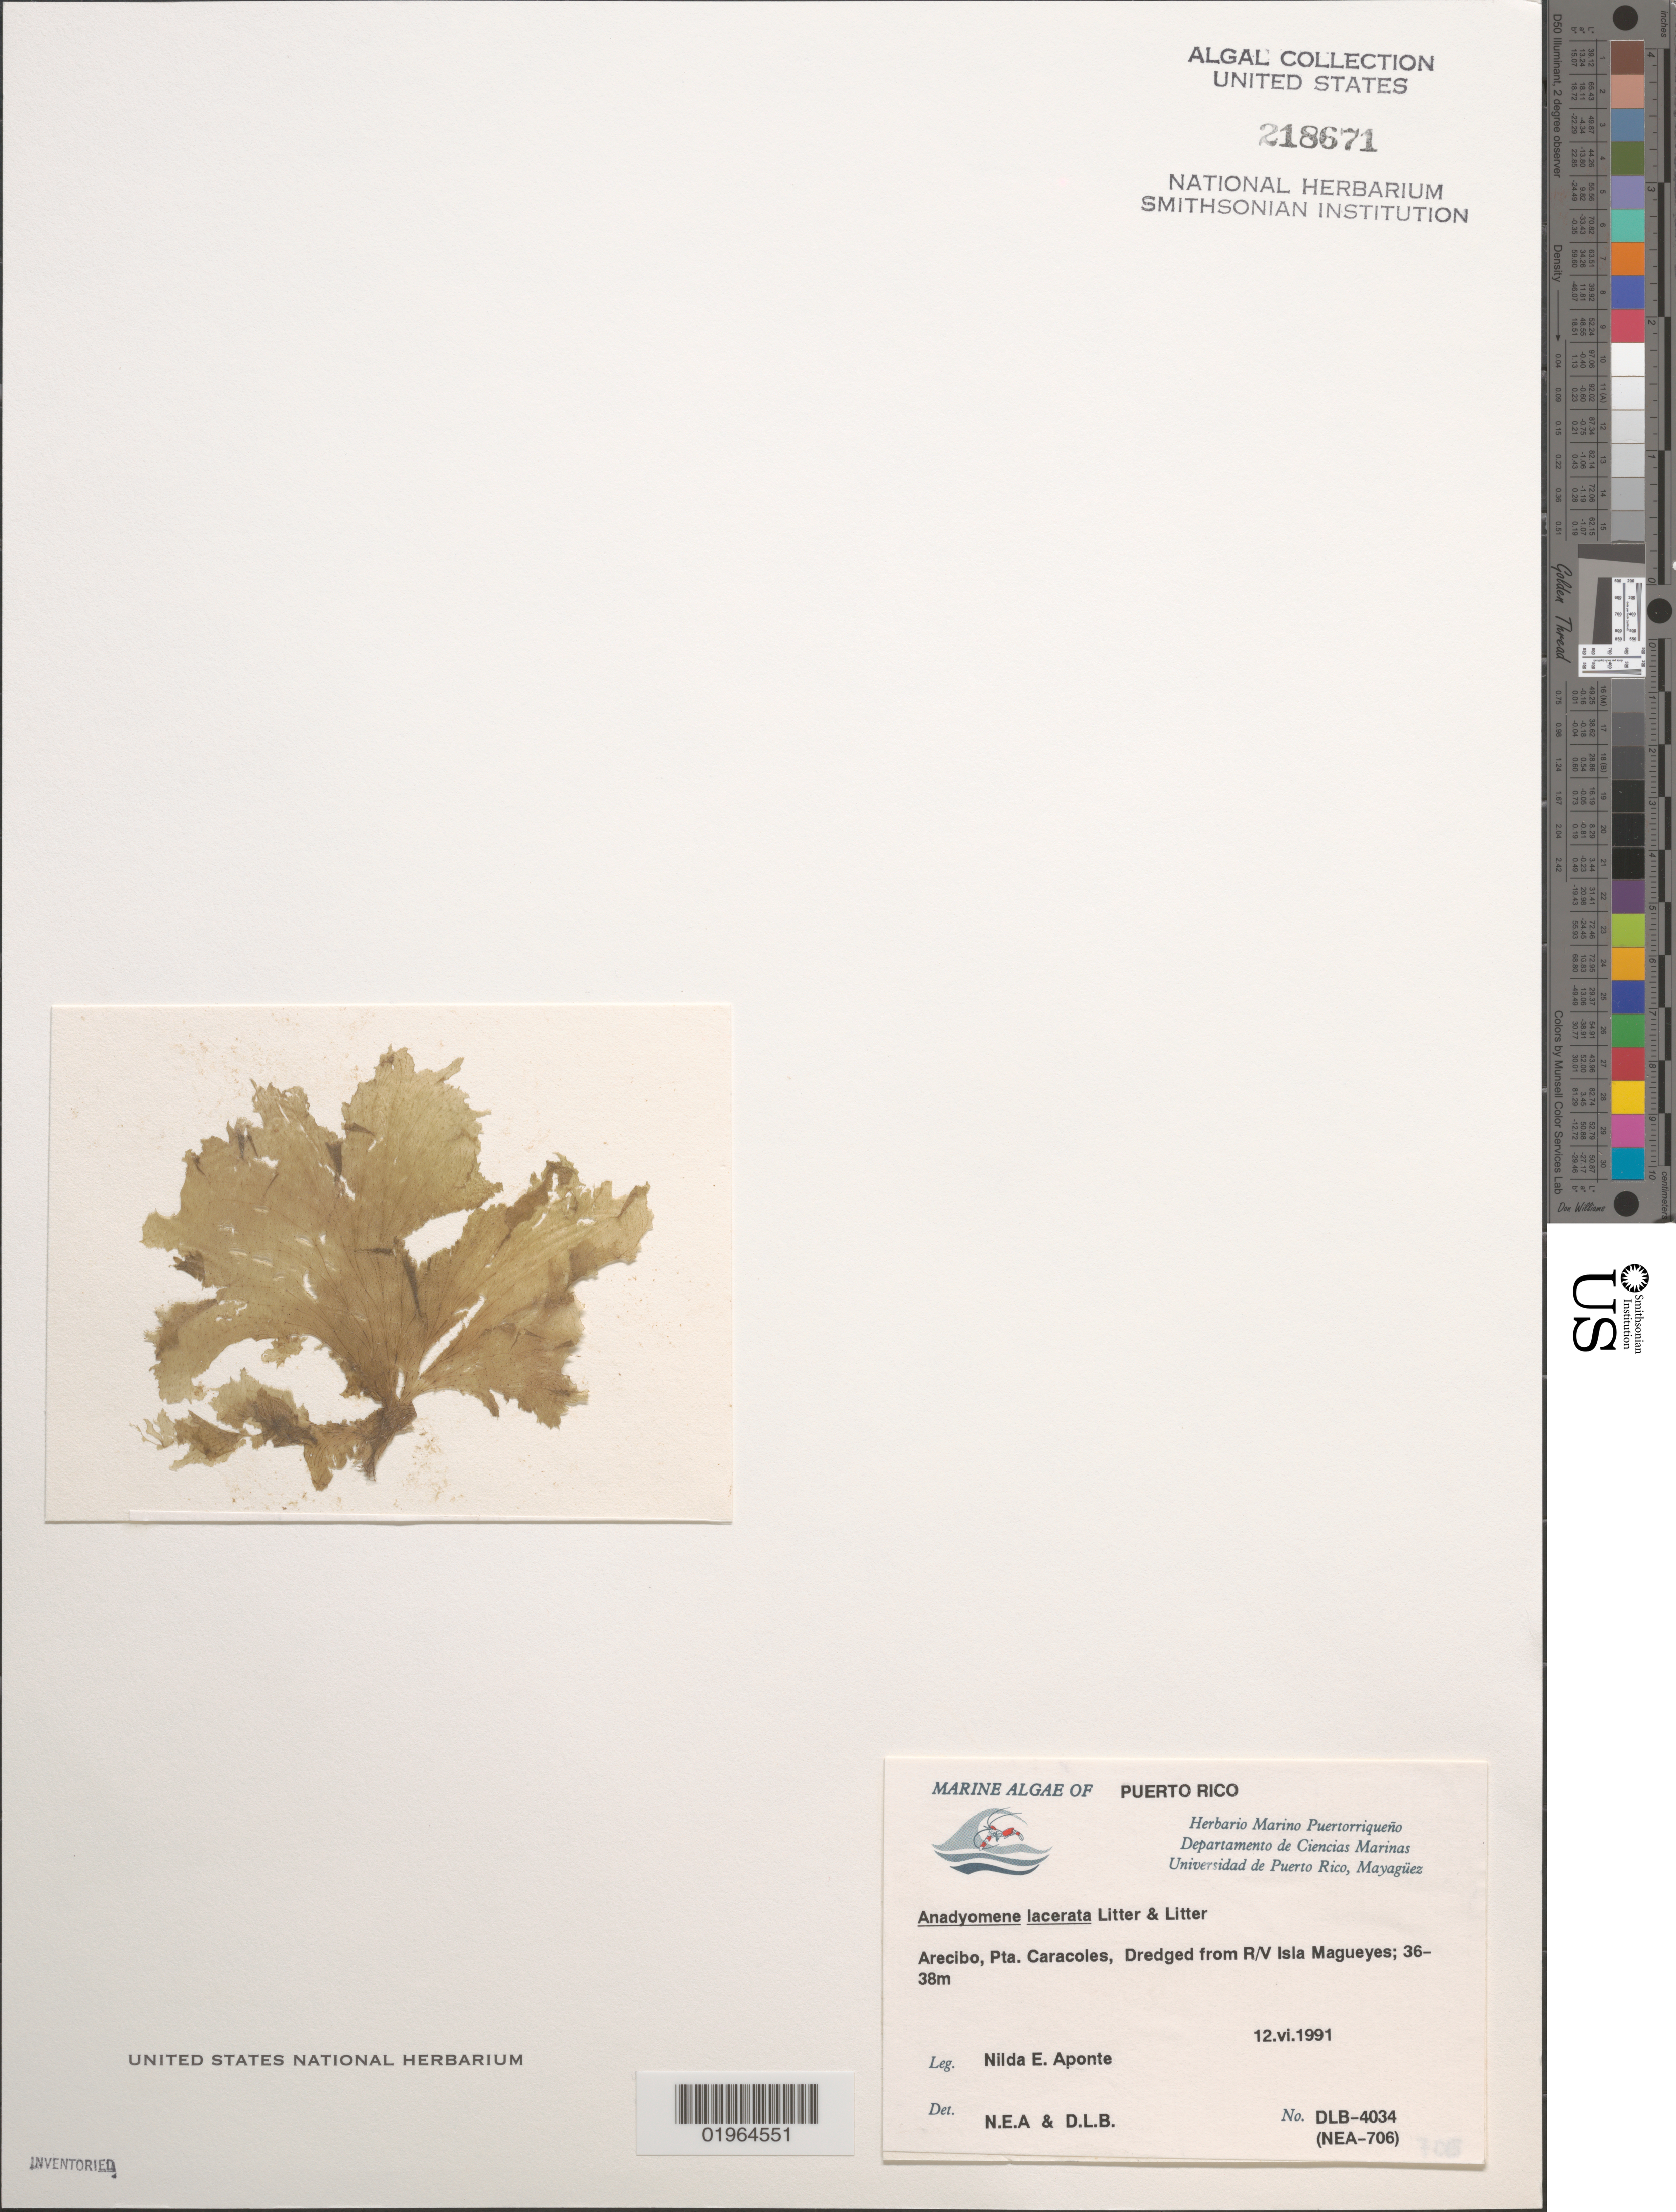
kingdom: Plantae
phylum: Chlorophyta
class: Ulvophyceae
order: Cladophorales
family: Anadyomenaceae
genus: Anadyomene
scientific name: Anadyomene lacerata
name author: D.S. Littler & Littler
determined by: Ballantine, D. L.; Aponte, N. E.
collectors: N. E. Aponte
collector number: DLB 4034, NEA 706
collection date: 1991-06-12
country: Puerto Rico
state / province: Arecibo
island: Isla Magueyes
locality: Pta. Caracoles. Dredged from R/V.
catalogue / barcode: US 218671